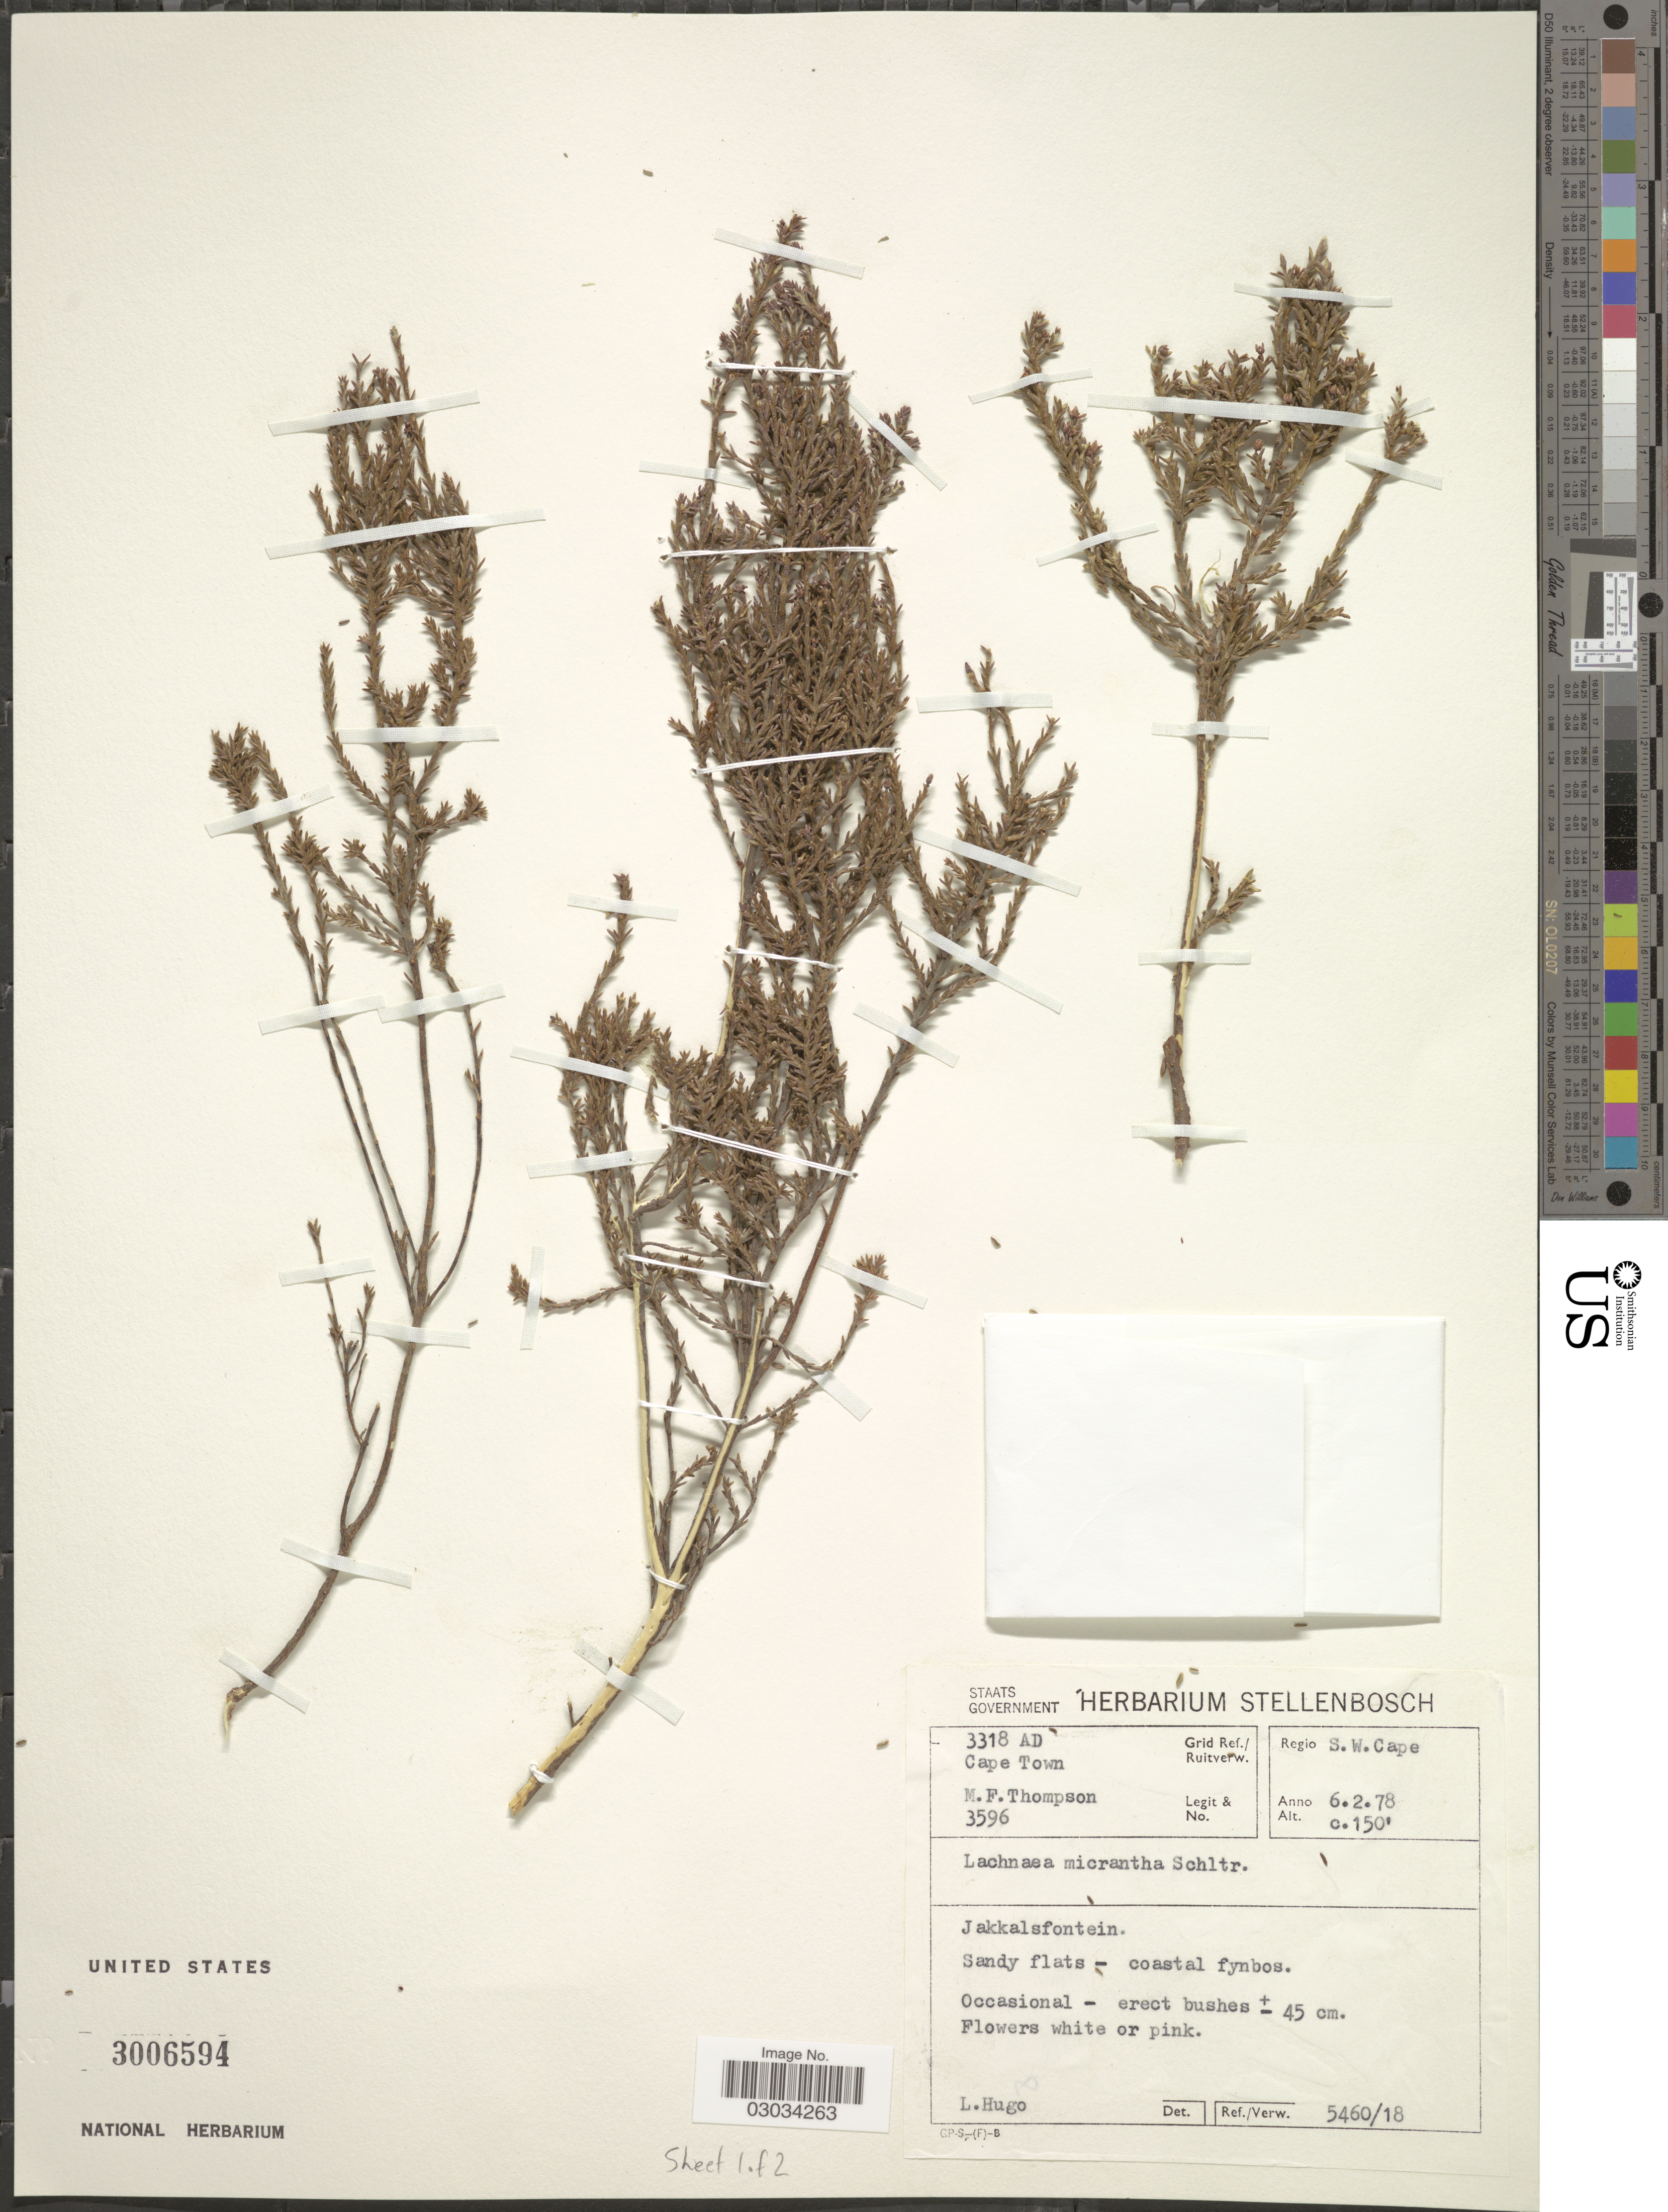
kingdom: Plantae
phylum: Tracheophyta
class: Magnoliopsida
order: Malvales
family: Thymelaeaceae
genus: Lachnaea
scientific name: Lachnaea micrantha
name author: Schltr.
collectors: L. Hugo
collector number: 3596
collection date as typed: Transcribed d/m/y: 6/2/78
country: South Africa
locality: Regio S.W. Cape. Grid Ref./ Ruitverw. 3318 AD Cape Town. Jakkalsfontein.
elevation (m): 46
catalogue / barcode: US 3006594